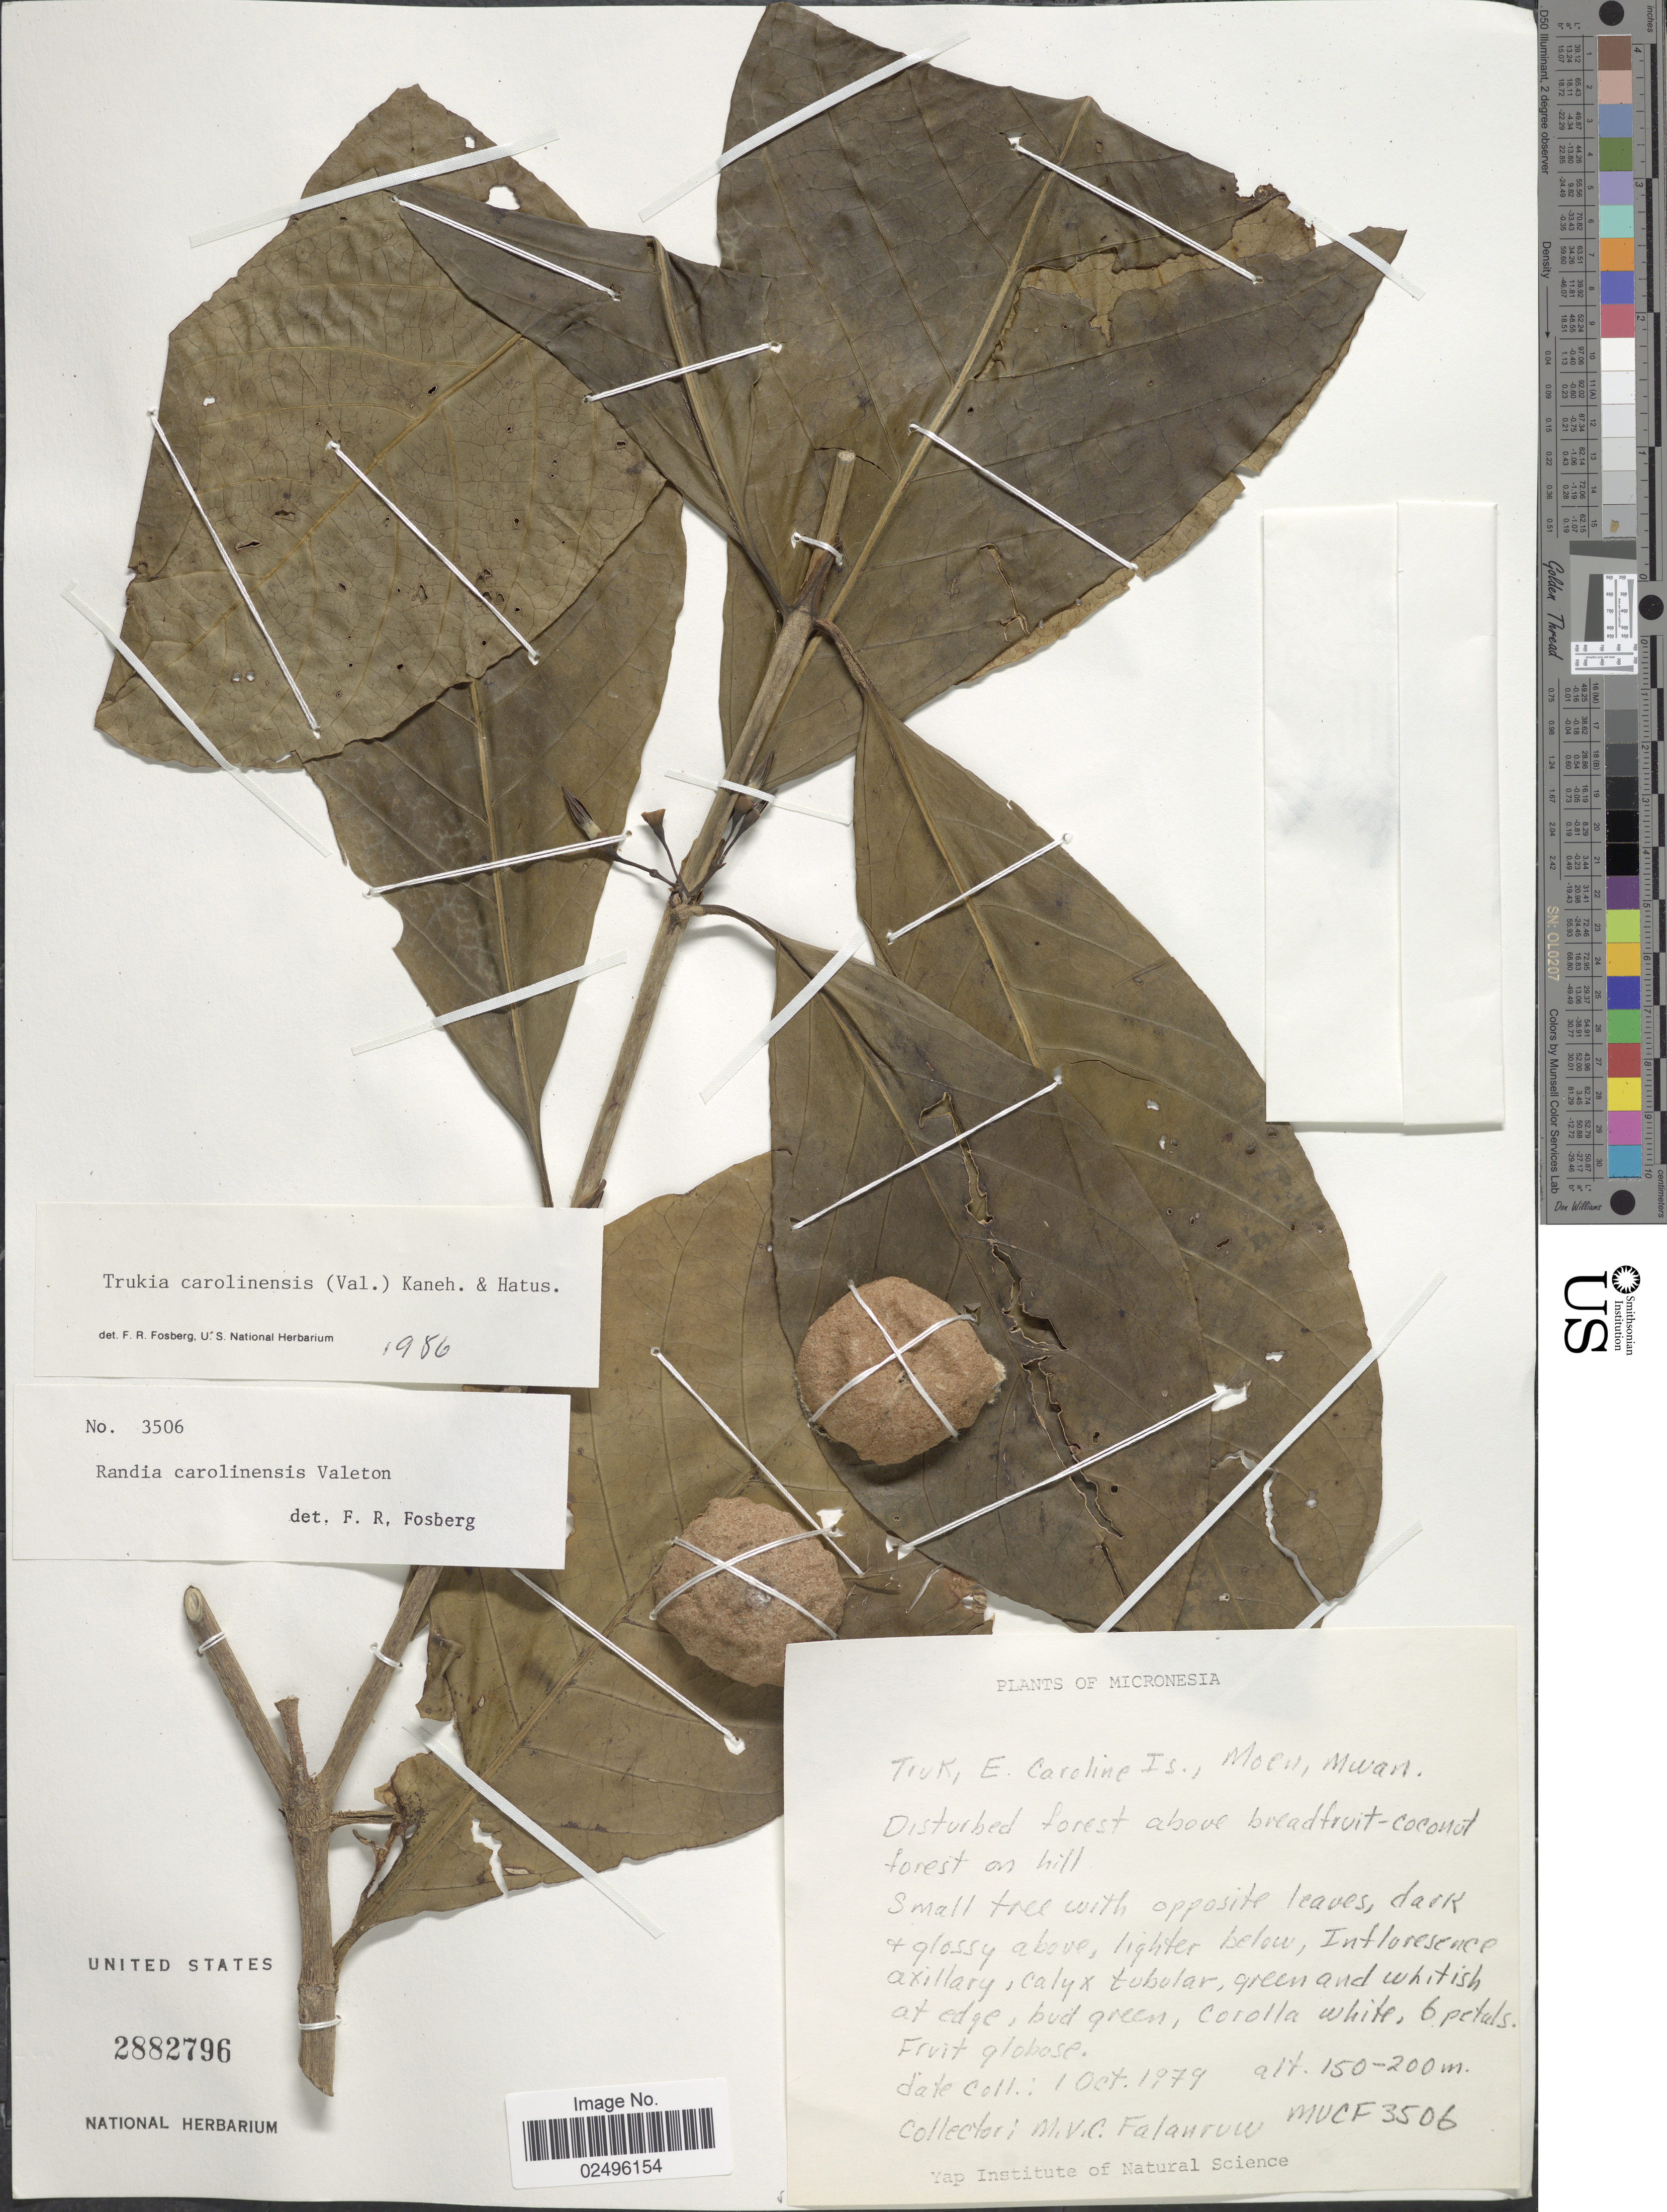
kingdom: Plantae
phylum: Tracheophyta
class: Magnoliopsida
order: Gentianales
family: Rubiaceae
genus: Trukia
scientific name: Trukia carolinensis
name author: (Valeton) Kaneh. & Hatus.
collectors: M. V. Falanruw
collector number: MVCF 3506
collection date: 1979-10-01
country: Micronesia, Federated States of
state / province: Truk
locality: E. Caroline Is., Mocu, Mwan. Disturbed above breadfruit-coconut forest on hill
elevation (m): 150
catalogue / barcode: US 2882796